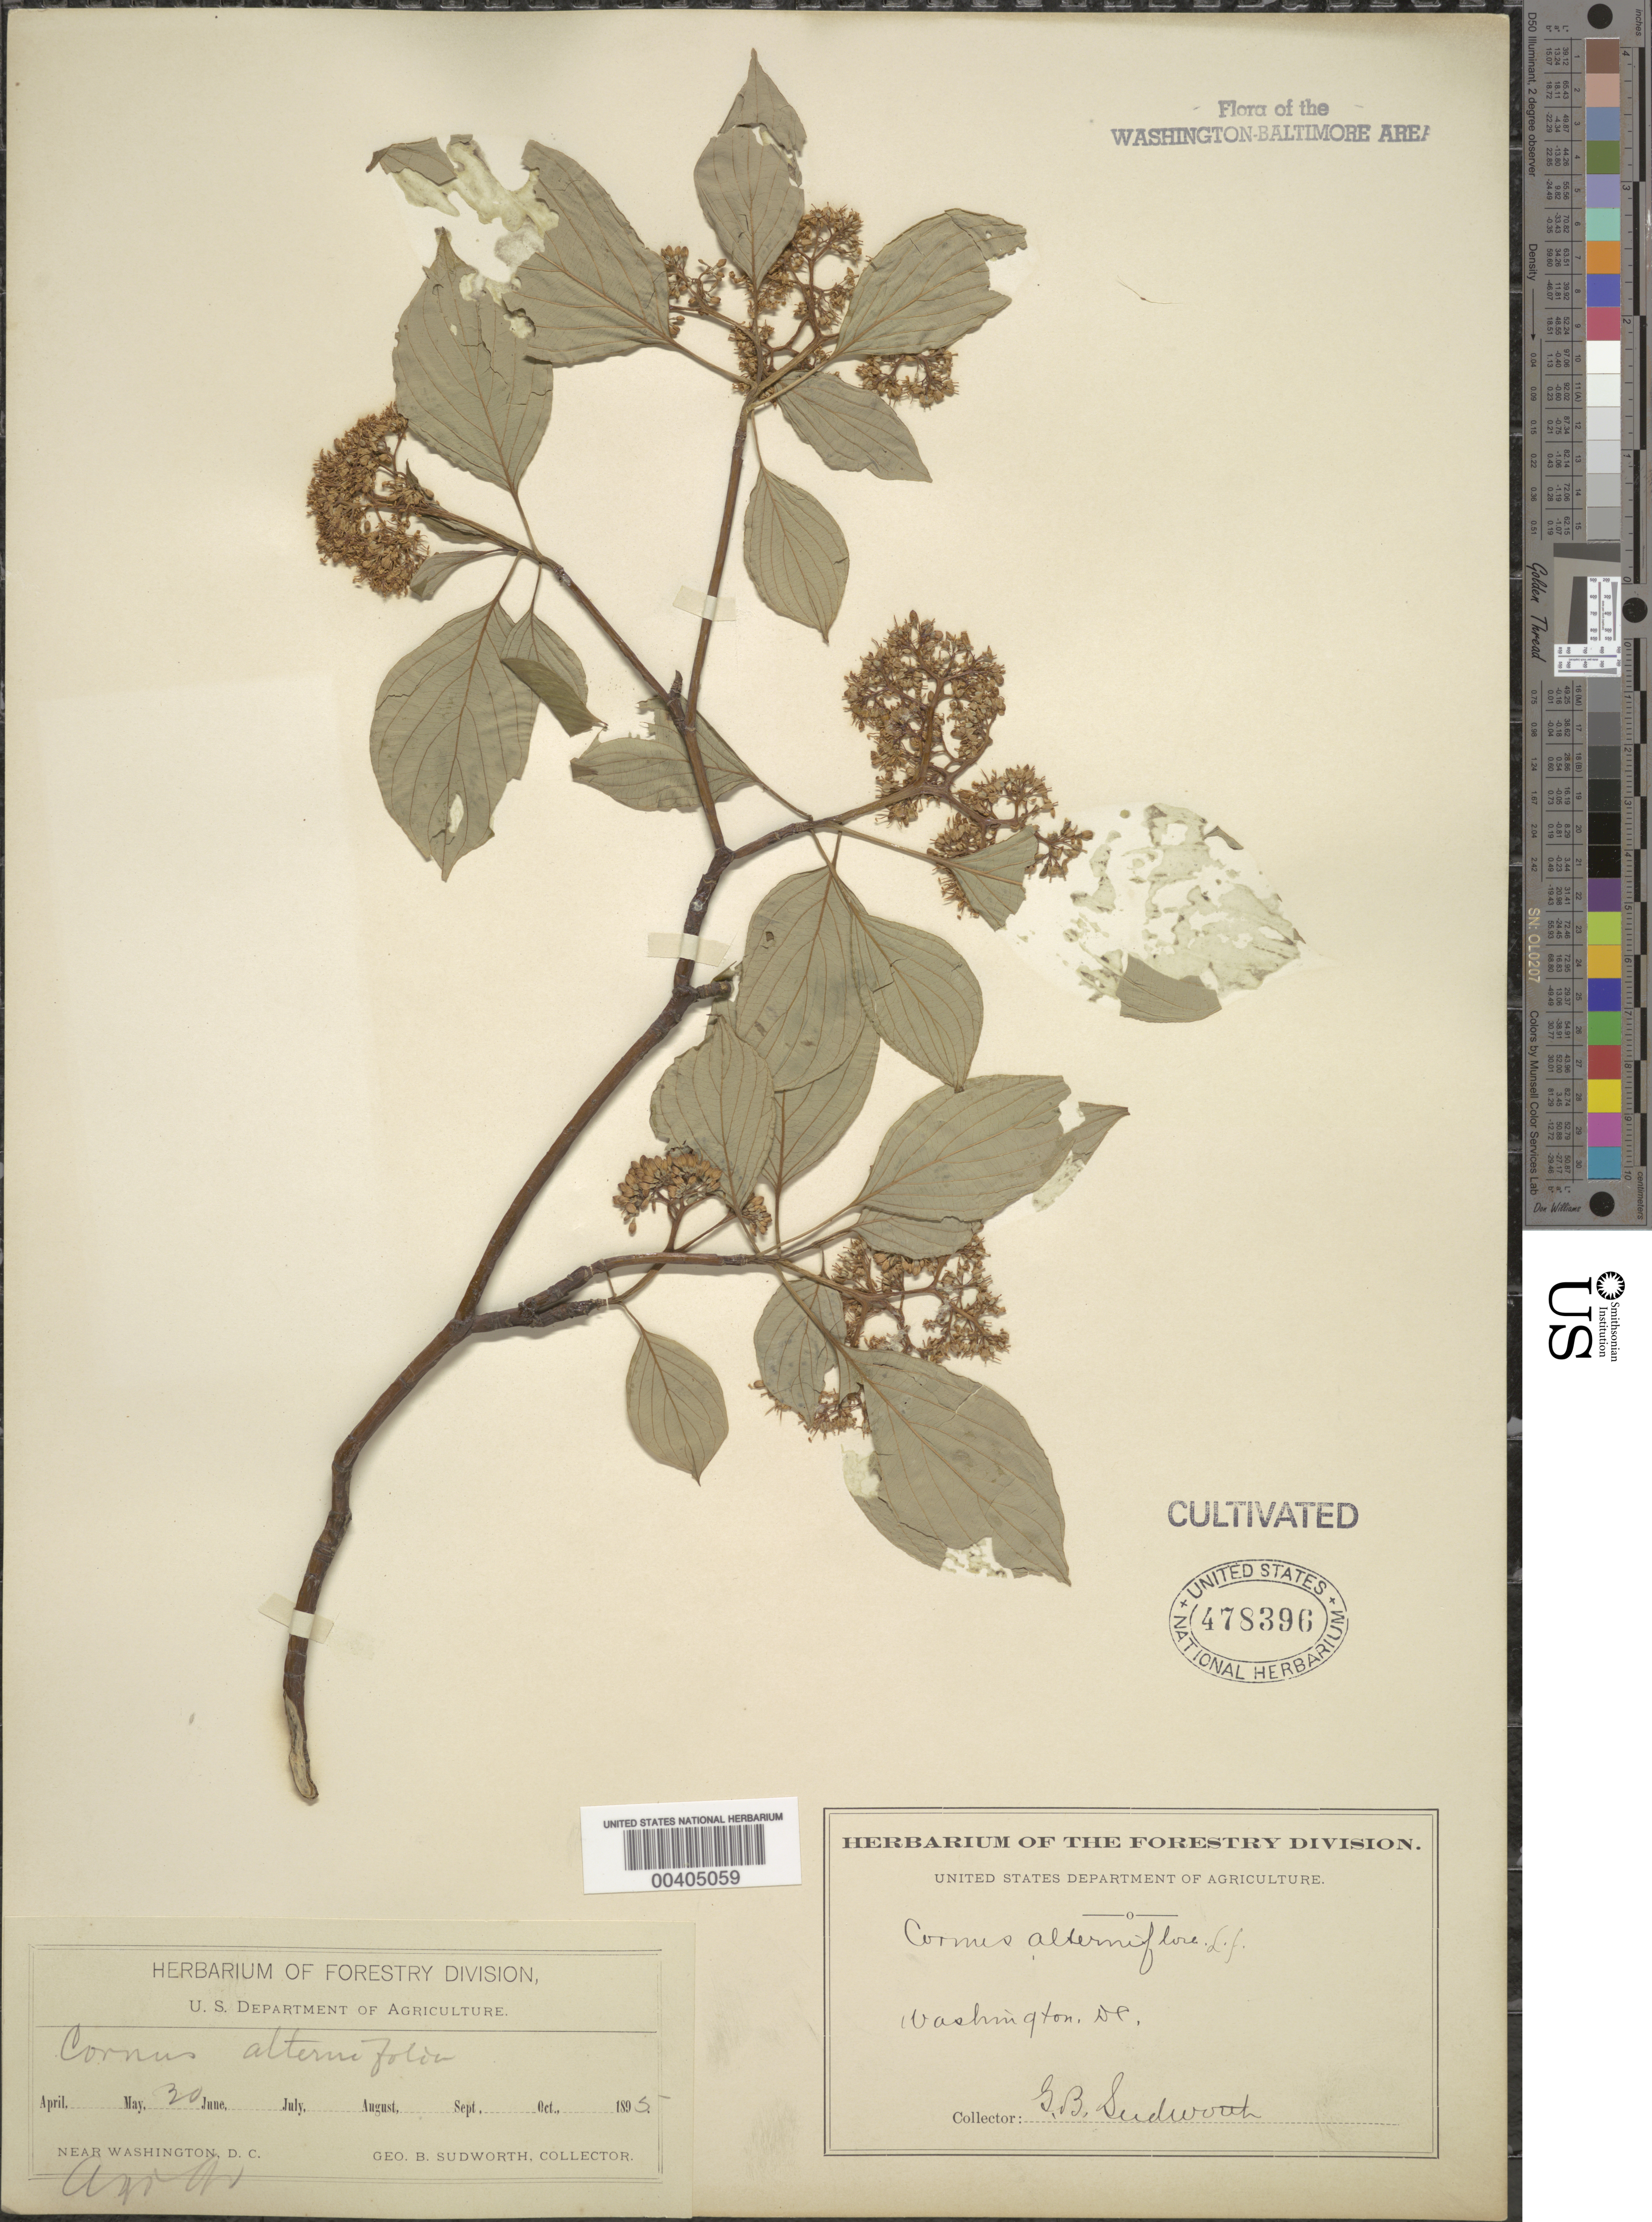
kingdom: Plantae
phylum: Tracheophyta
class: Magnoliopsida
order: Cornales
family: Cornaceae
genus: Cornus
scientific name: Cornus alternifolia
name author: L.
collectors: G. B. Sudworth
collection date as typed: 30 May 1895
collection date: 1895-05-30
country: United States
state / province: District of Columbia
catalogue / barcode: US 478396